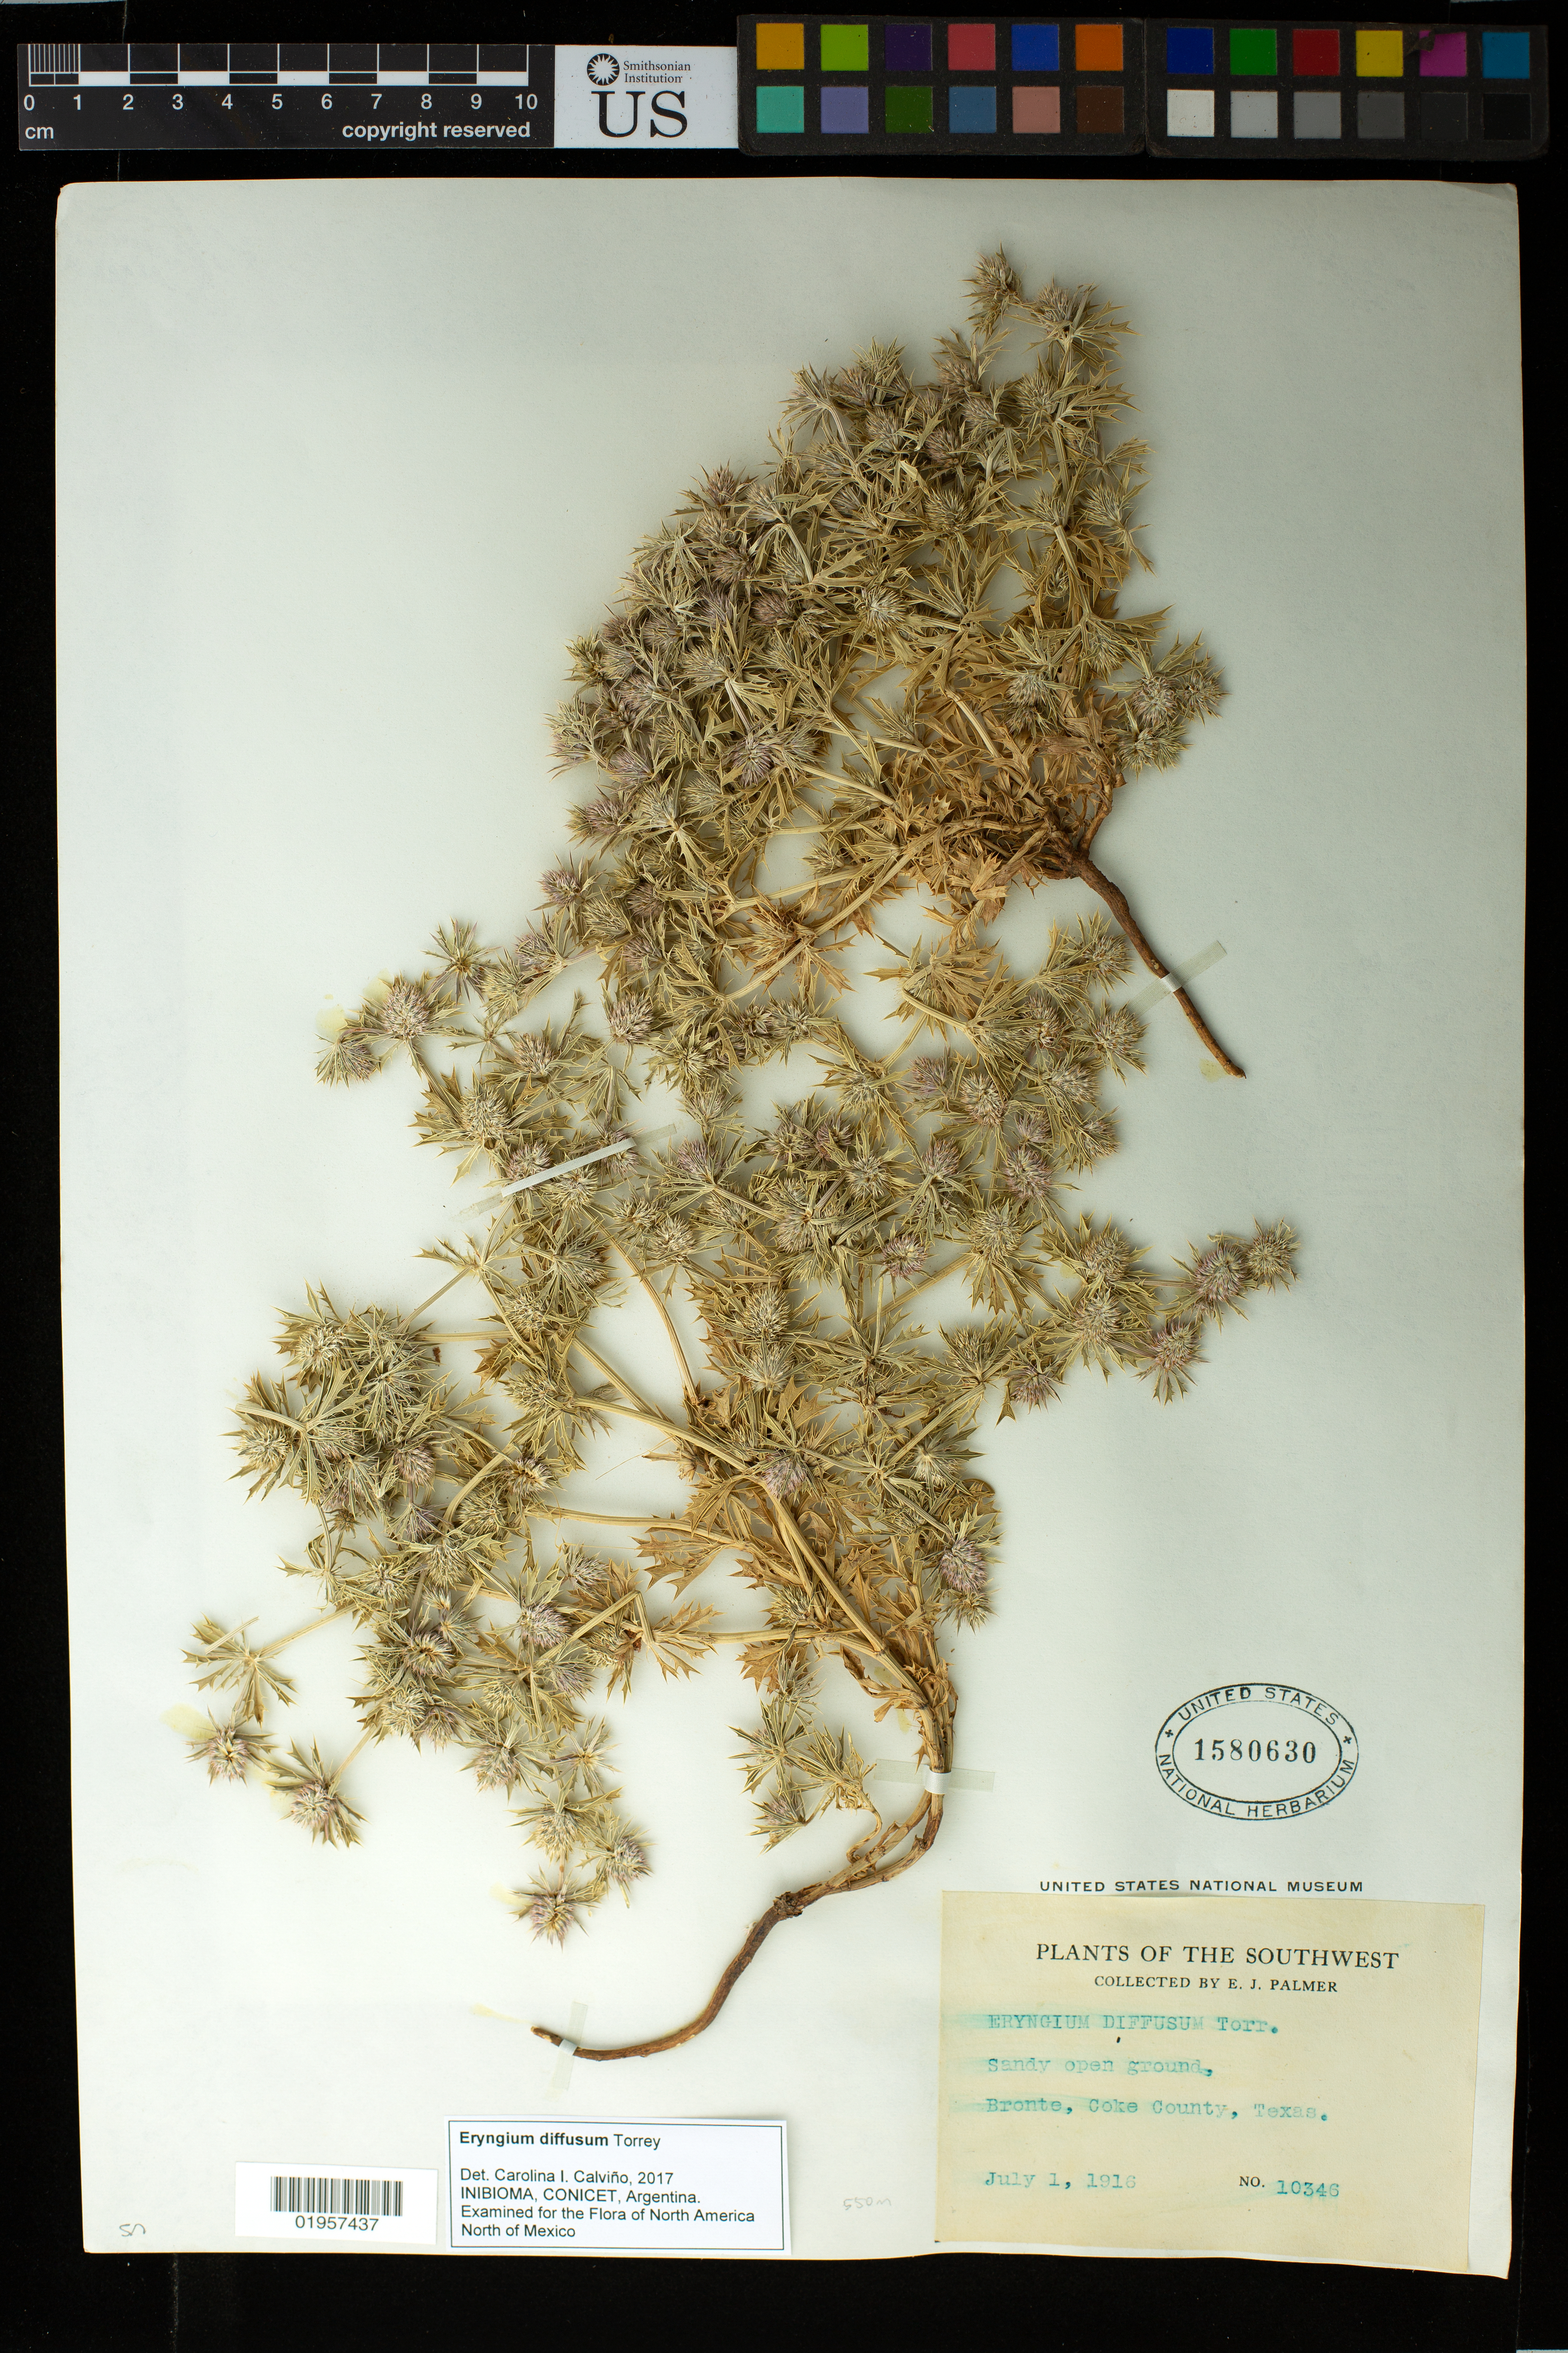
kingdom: Plantae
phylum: Tracheophyta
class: Magnoliopsida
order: Apiales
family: Apiaceae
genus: Eryngium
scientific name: Eryngium diffusum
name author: Torr.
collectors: E. J. Palmer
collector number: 10346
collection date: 1916-07-01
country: United States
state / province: Texas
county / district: Coke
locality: Bronte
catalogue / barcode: US 1580630